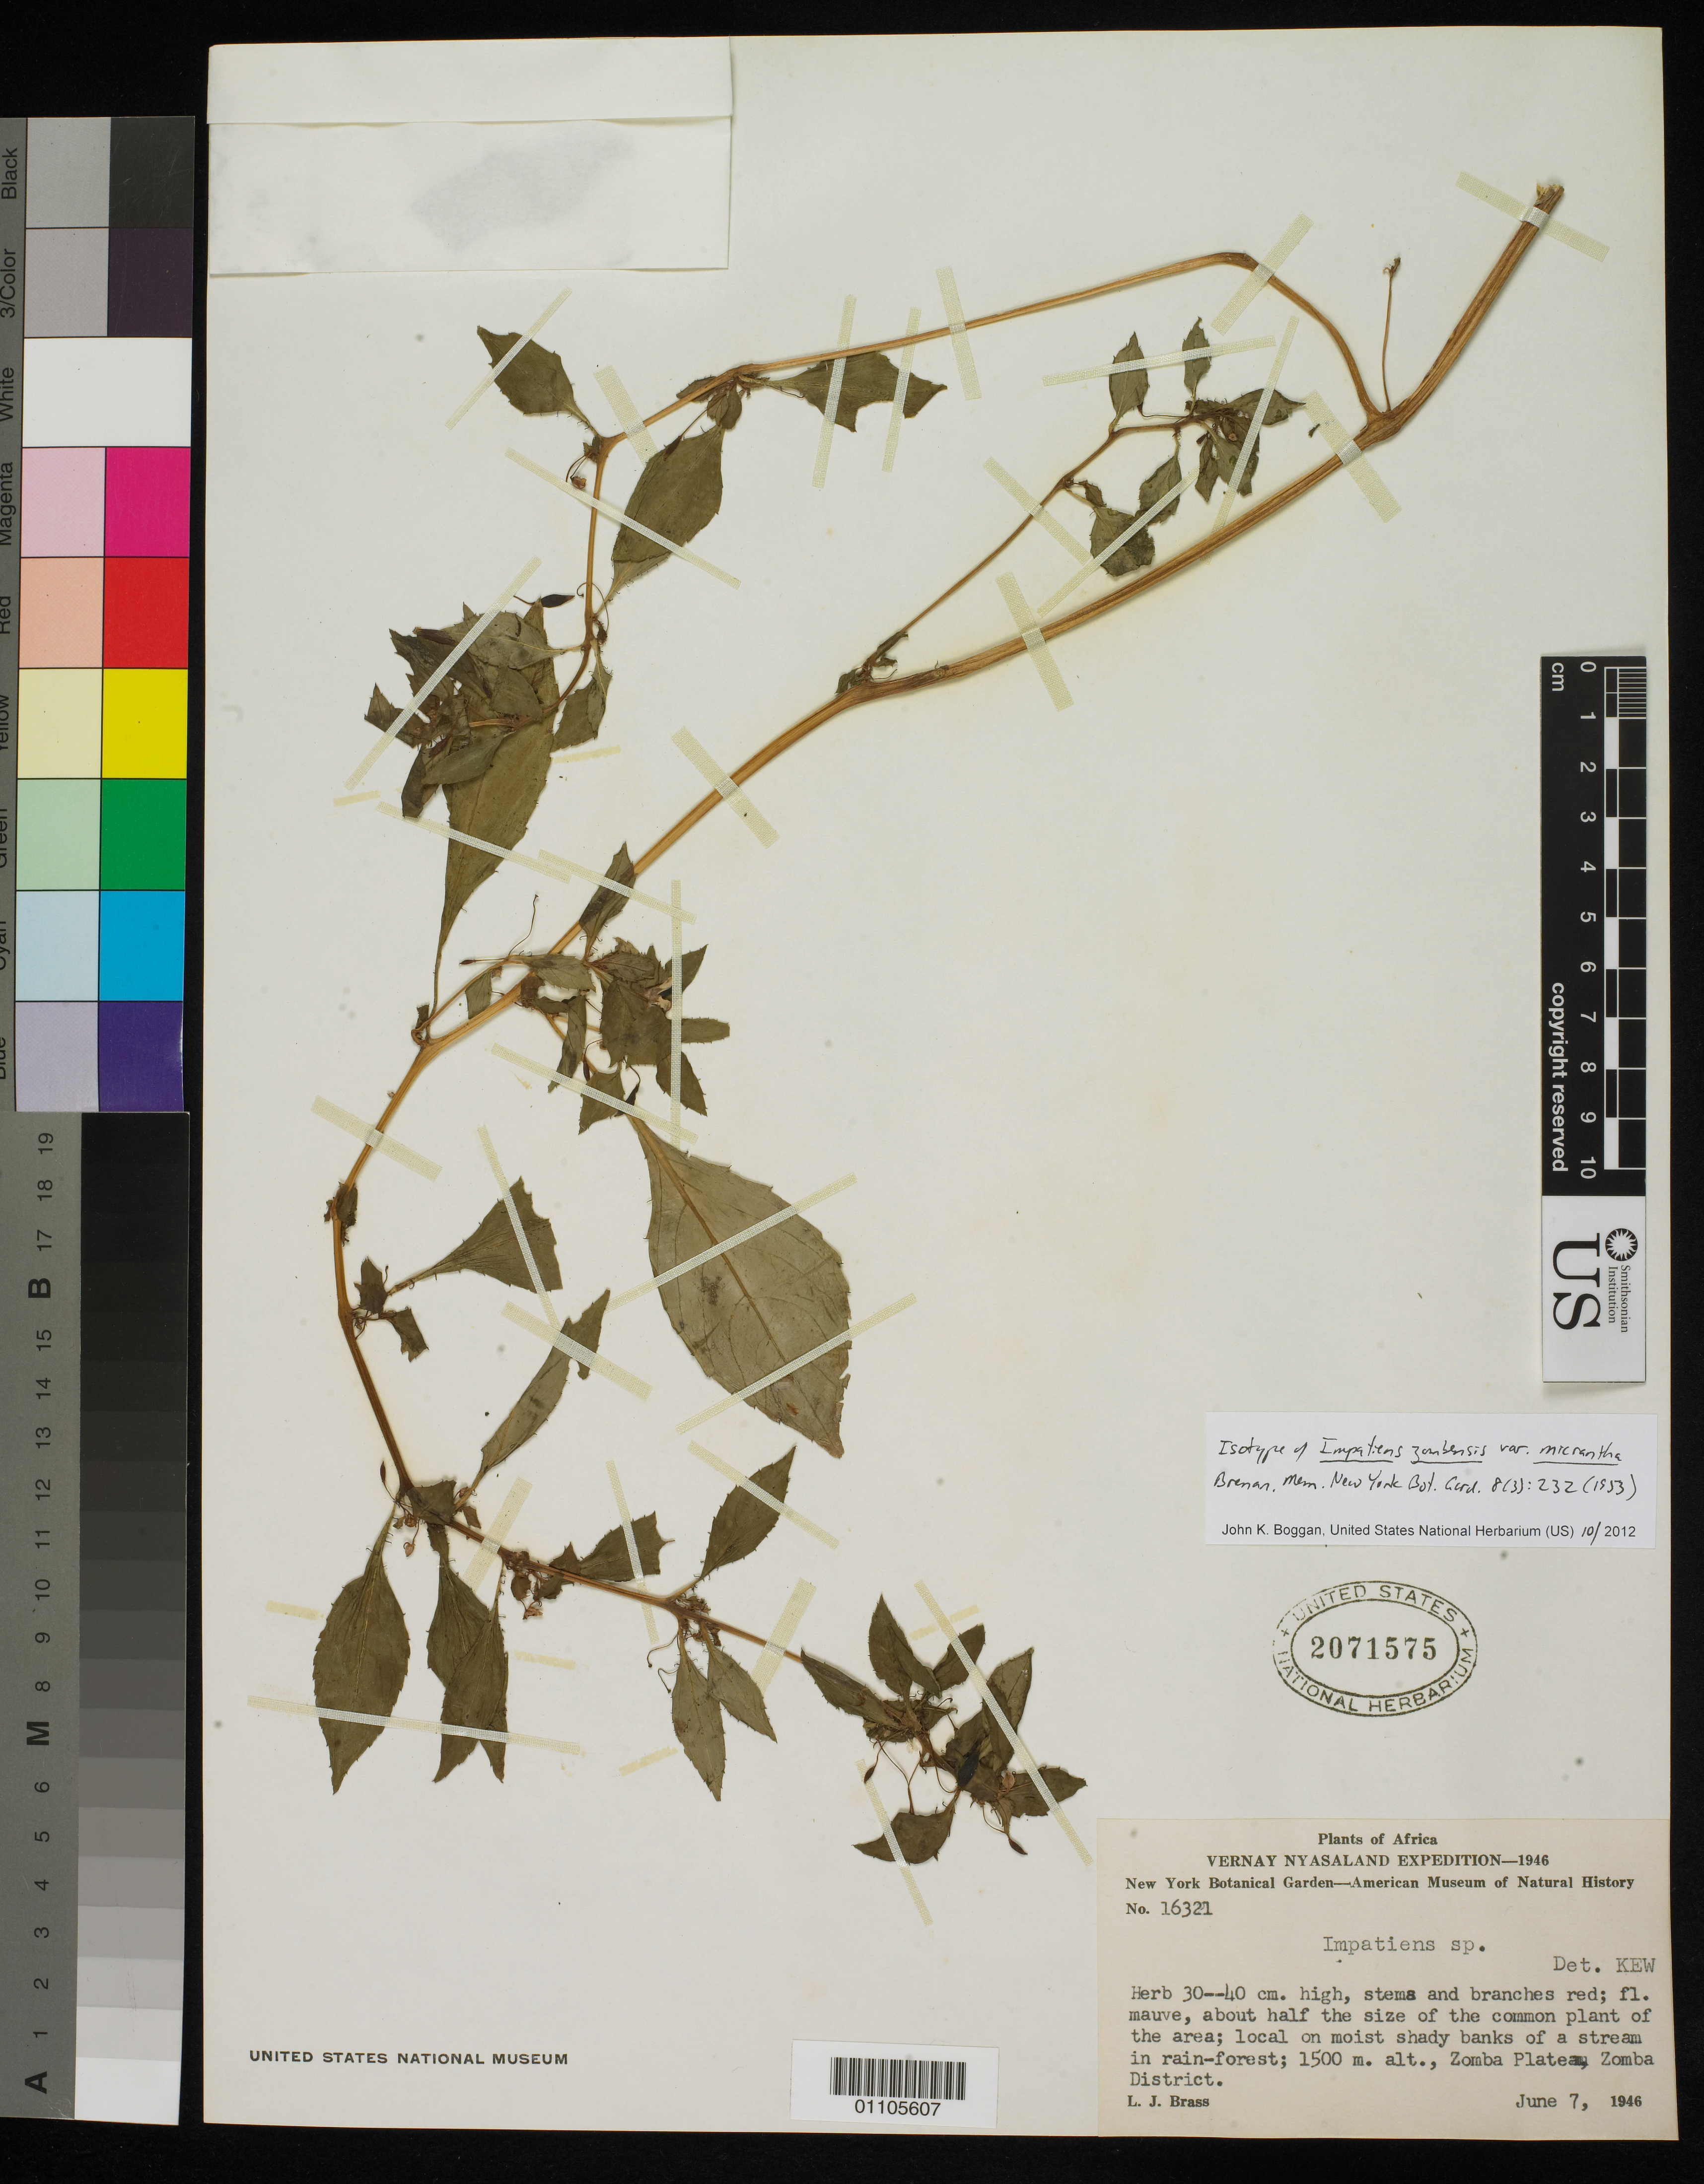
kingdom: Plantae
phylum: Tracheophyta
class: Magnoliopsida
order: Ericales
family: Balsaminaceae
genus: Impatiens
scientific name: Impatiens zombensis var. micrantha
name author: Baker f.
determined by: Boggan, J. K., (US), NMNH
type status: Isotype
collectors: L. J. Brass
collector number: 16321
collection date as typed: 07 Jun 1946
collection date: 1946-06-07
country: Malawi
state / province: Southern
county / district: Zomba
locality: "Nyasaland", Zomba Plateau, Zomba District.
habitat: Local on moist shady banks of a stream in rain-forest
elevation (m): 1500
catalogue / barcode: US 2071575